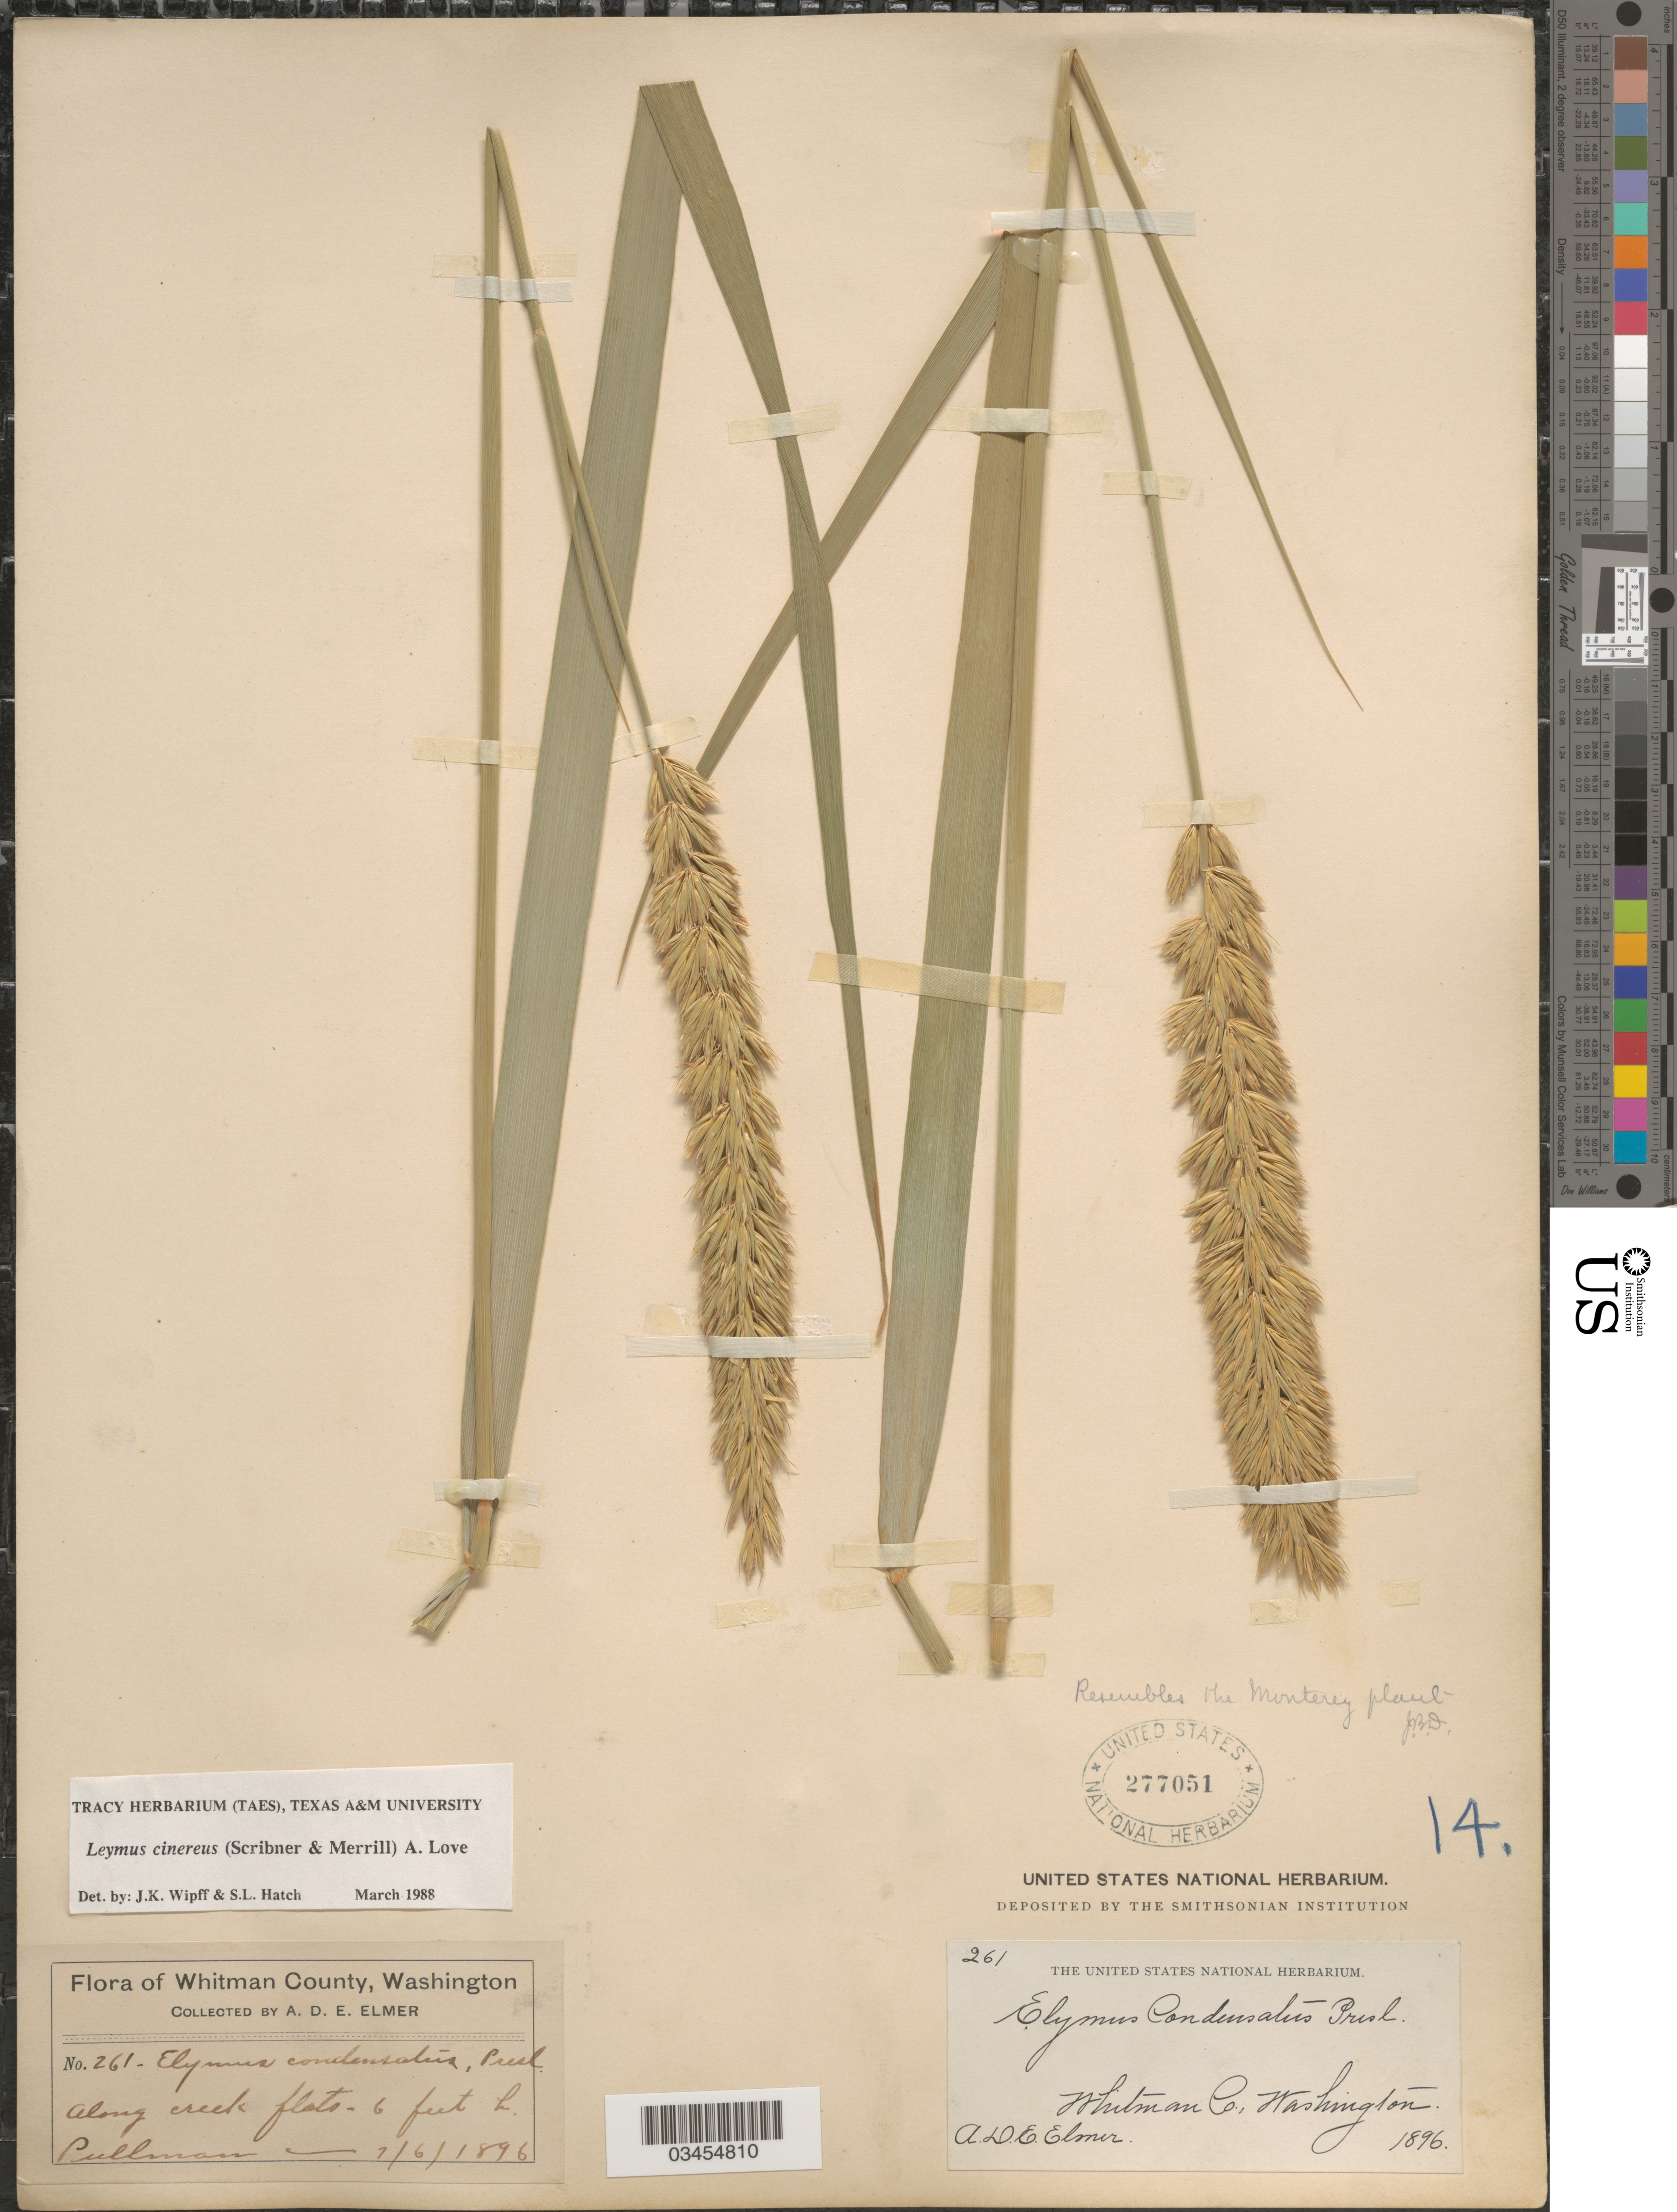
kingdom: Plantae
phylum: Tracheophyta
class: Liliopsida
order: Poales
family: Poaceae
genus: Leymus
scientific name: Leymus cinereus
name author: (Scribn. & Merr.) Á. Löve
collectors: A. D. E. Elmer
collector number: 261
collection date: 1896-07-06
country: United States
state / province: Washington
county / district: Whitman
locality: Whitman County. Along creek flats. Pullman.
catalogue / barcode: US 277051